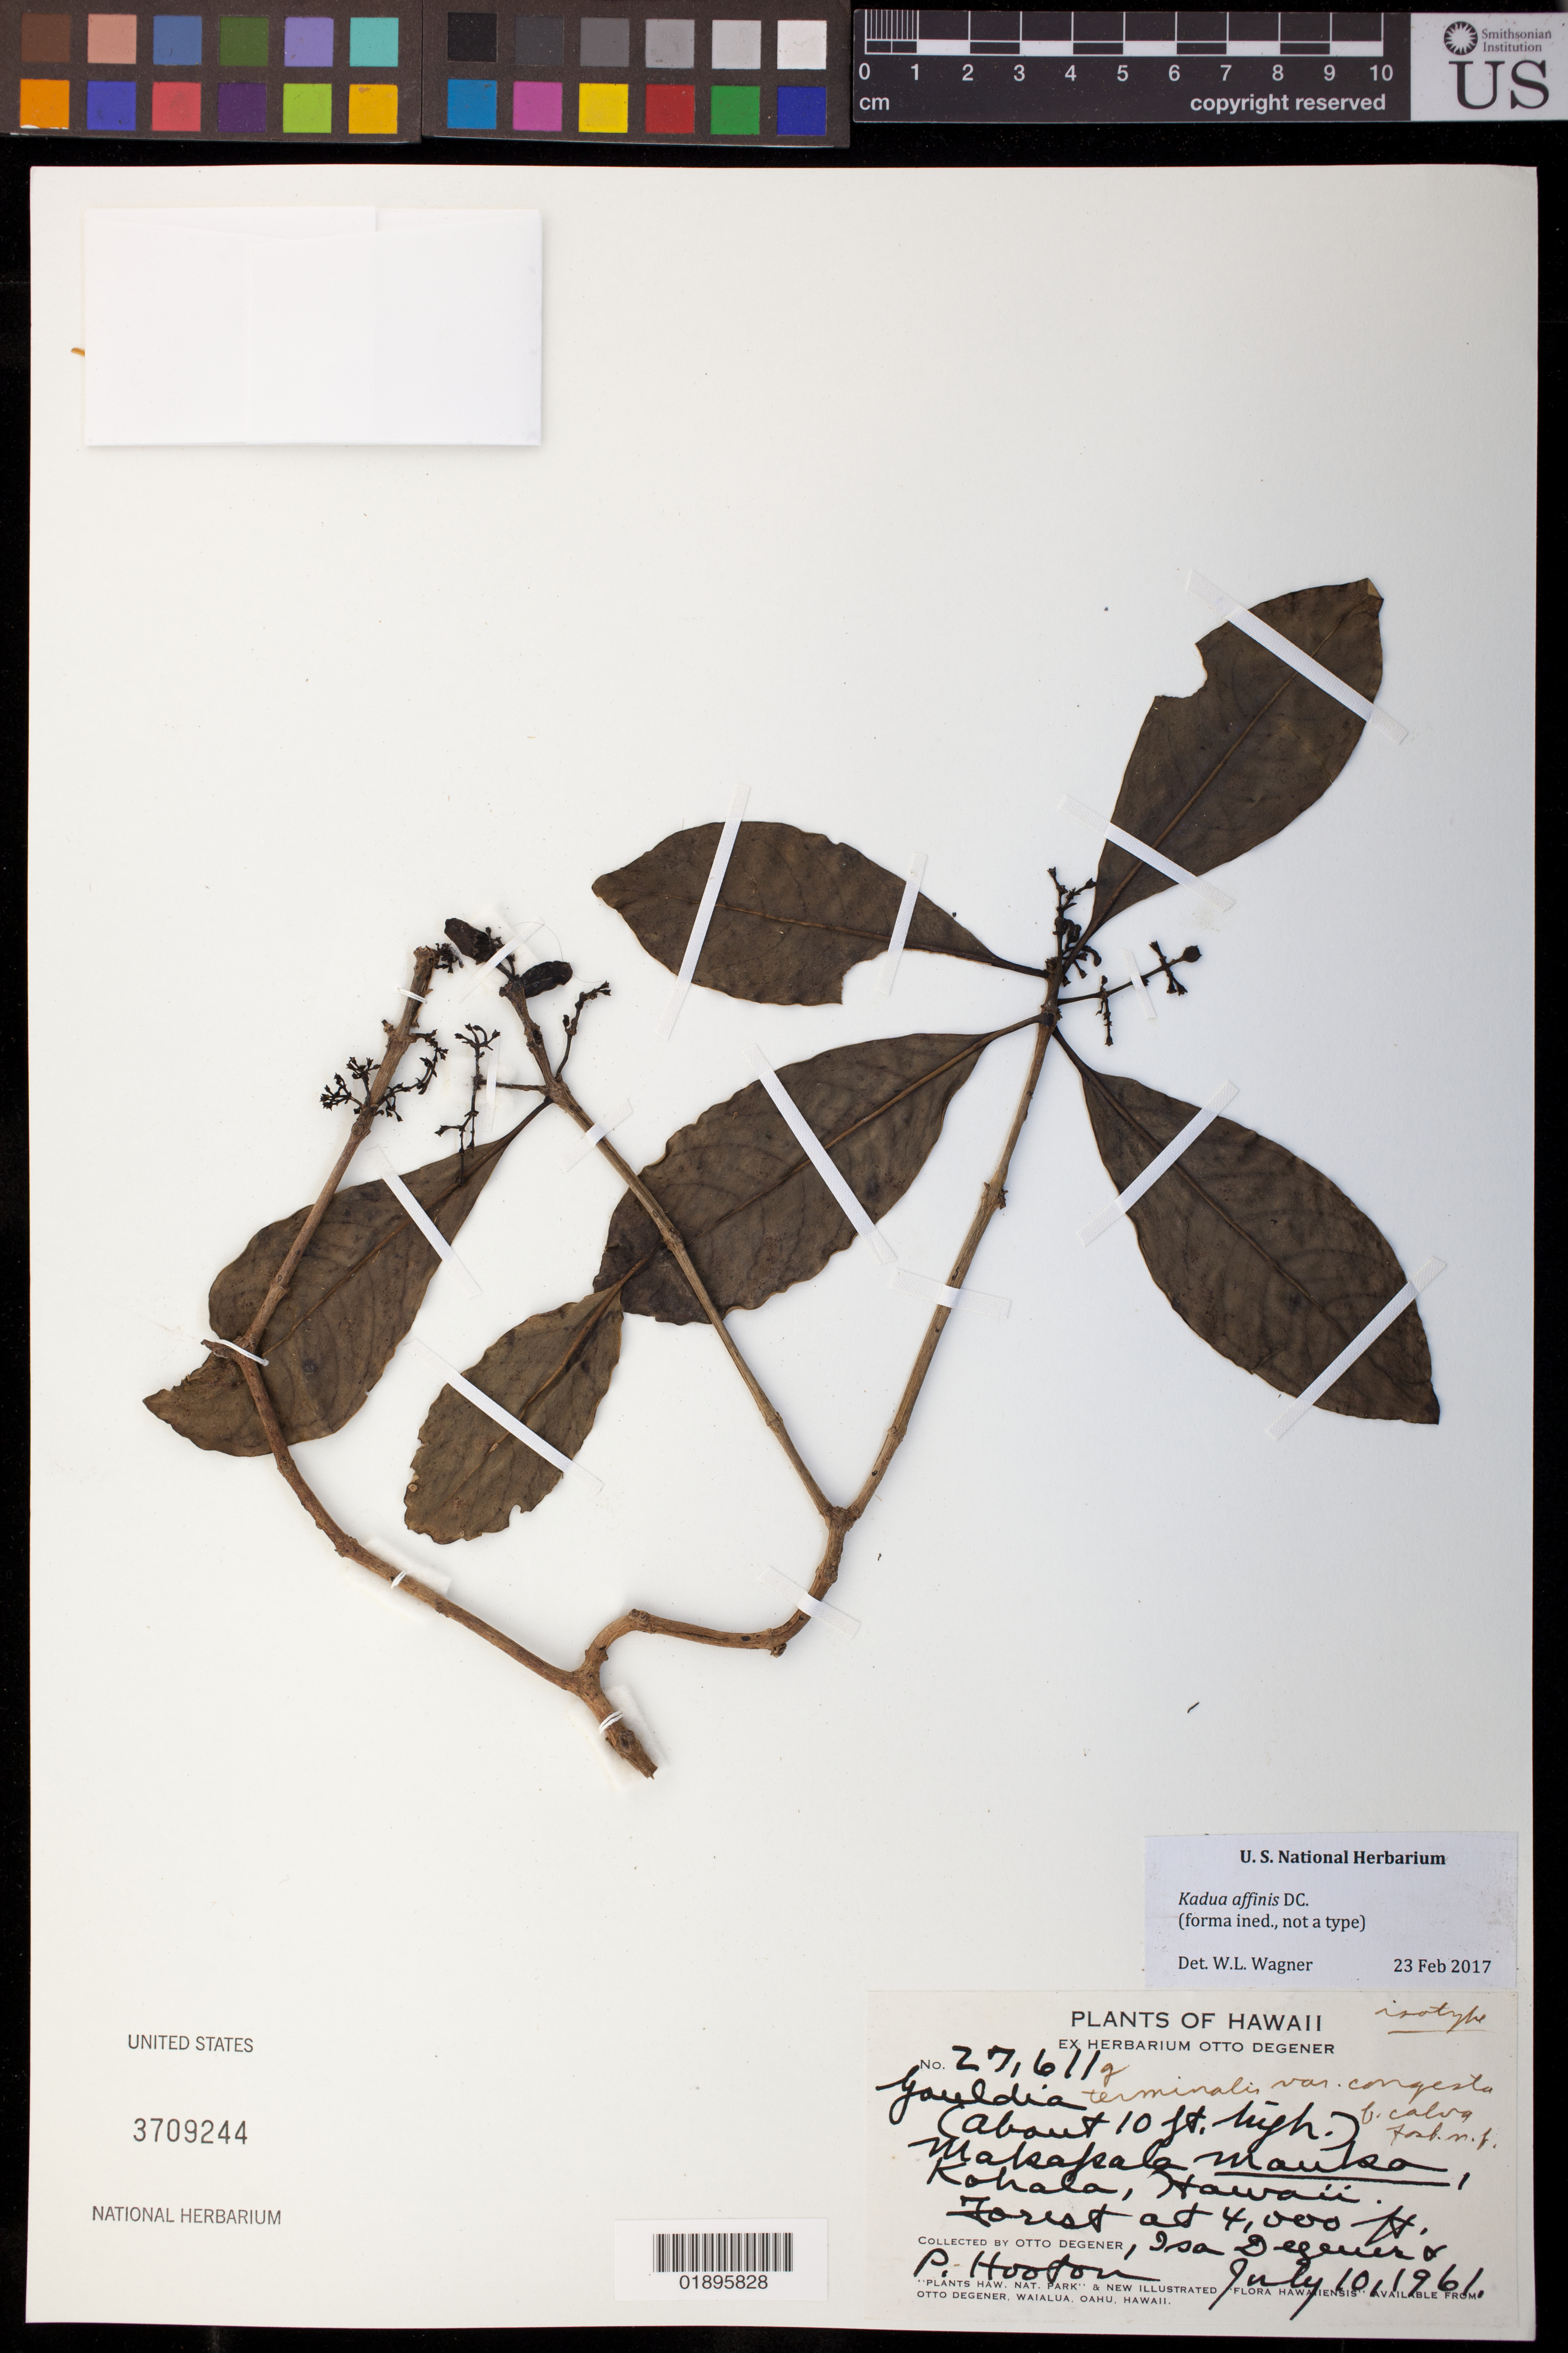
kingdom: Plantae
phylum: Tracheophyta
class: Magnoliopsida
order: Gentianales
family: Rubiaceae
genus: Kadua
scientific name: Kadua affinis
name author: DC.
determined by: Wagner, W. L., (BOT), Smithsonian Institution - National Museum of Natural History (UNITED STATES)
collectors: O. Degener, I. Degener & P. Hooton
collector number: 27611g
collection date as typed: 10 Jul 1961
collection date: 1961-07-10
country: United States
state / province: Hawaii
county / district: Hawaii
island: Hawaii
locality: Makapala mauko, Kohala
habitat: Forest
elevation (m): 1219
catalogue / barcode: US 3709244